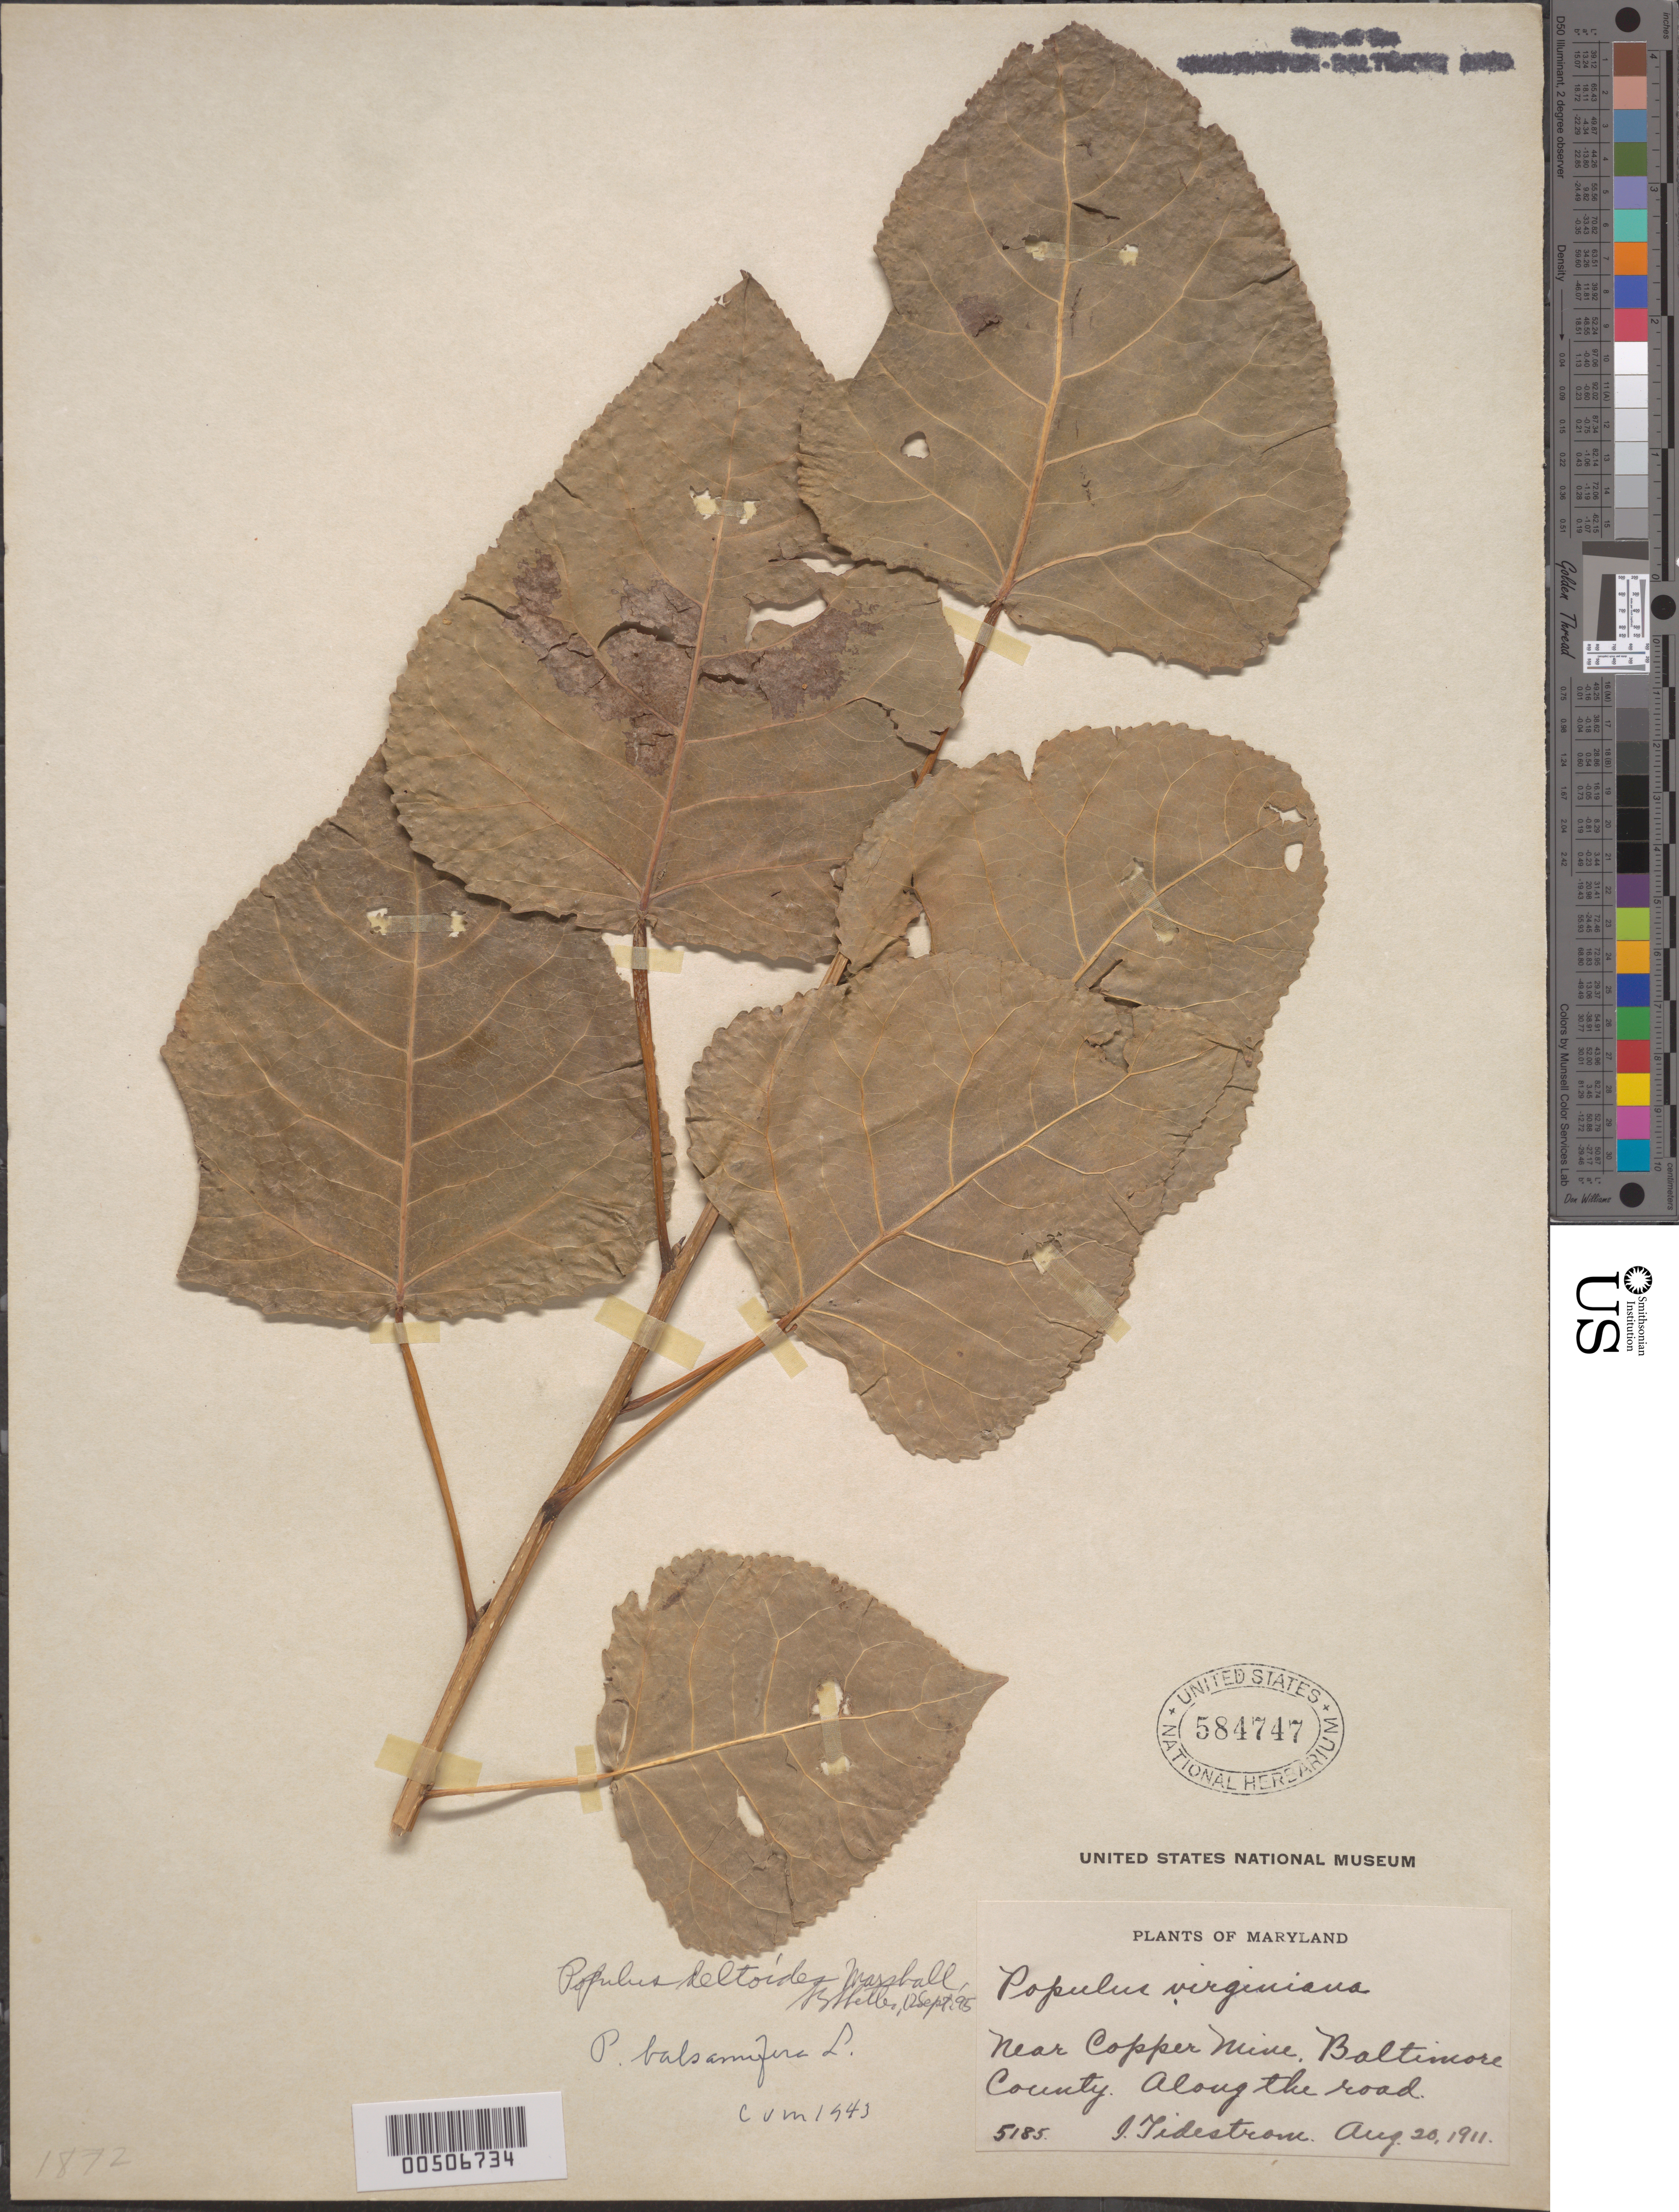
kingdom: Plantae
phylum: Tracheophyta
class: Magnoliopsida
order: Malpighiales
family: Salicaceae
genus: Populus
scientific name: Populus deltoides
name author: W. Bartram ex Marshall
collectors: I. F. Tidestrom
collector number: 5185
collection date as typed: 20 Aug 1911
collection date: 1911-08-20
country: United States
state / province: Maryland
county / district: Baltimore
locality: Near Copper Mine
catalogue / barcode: US 584747